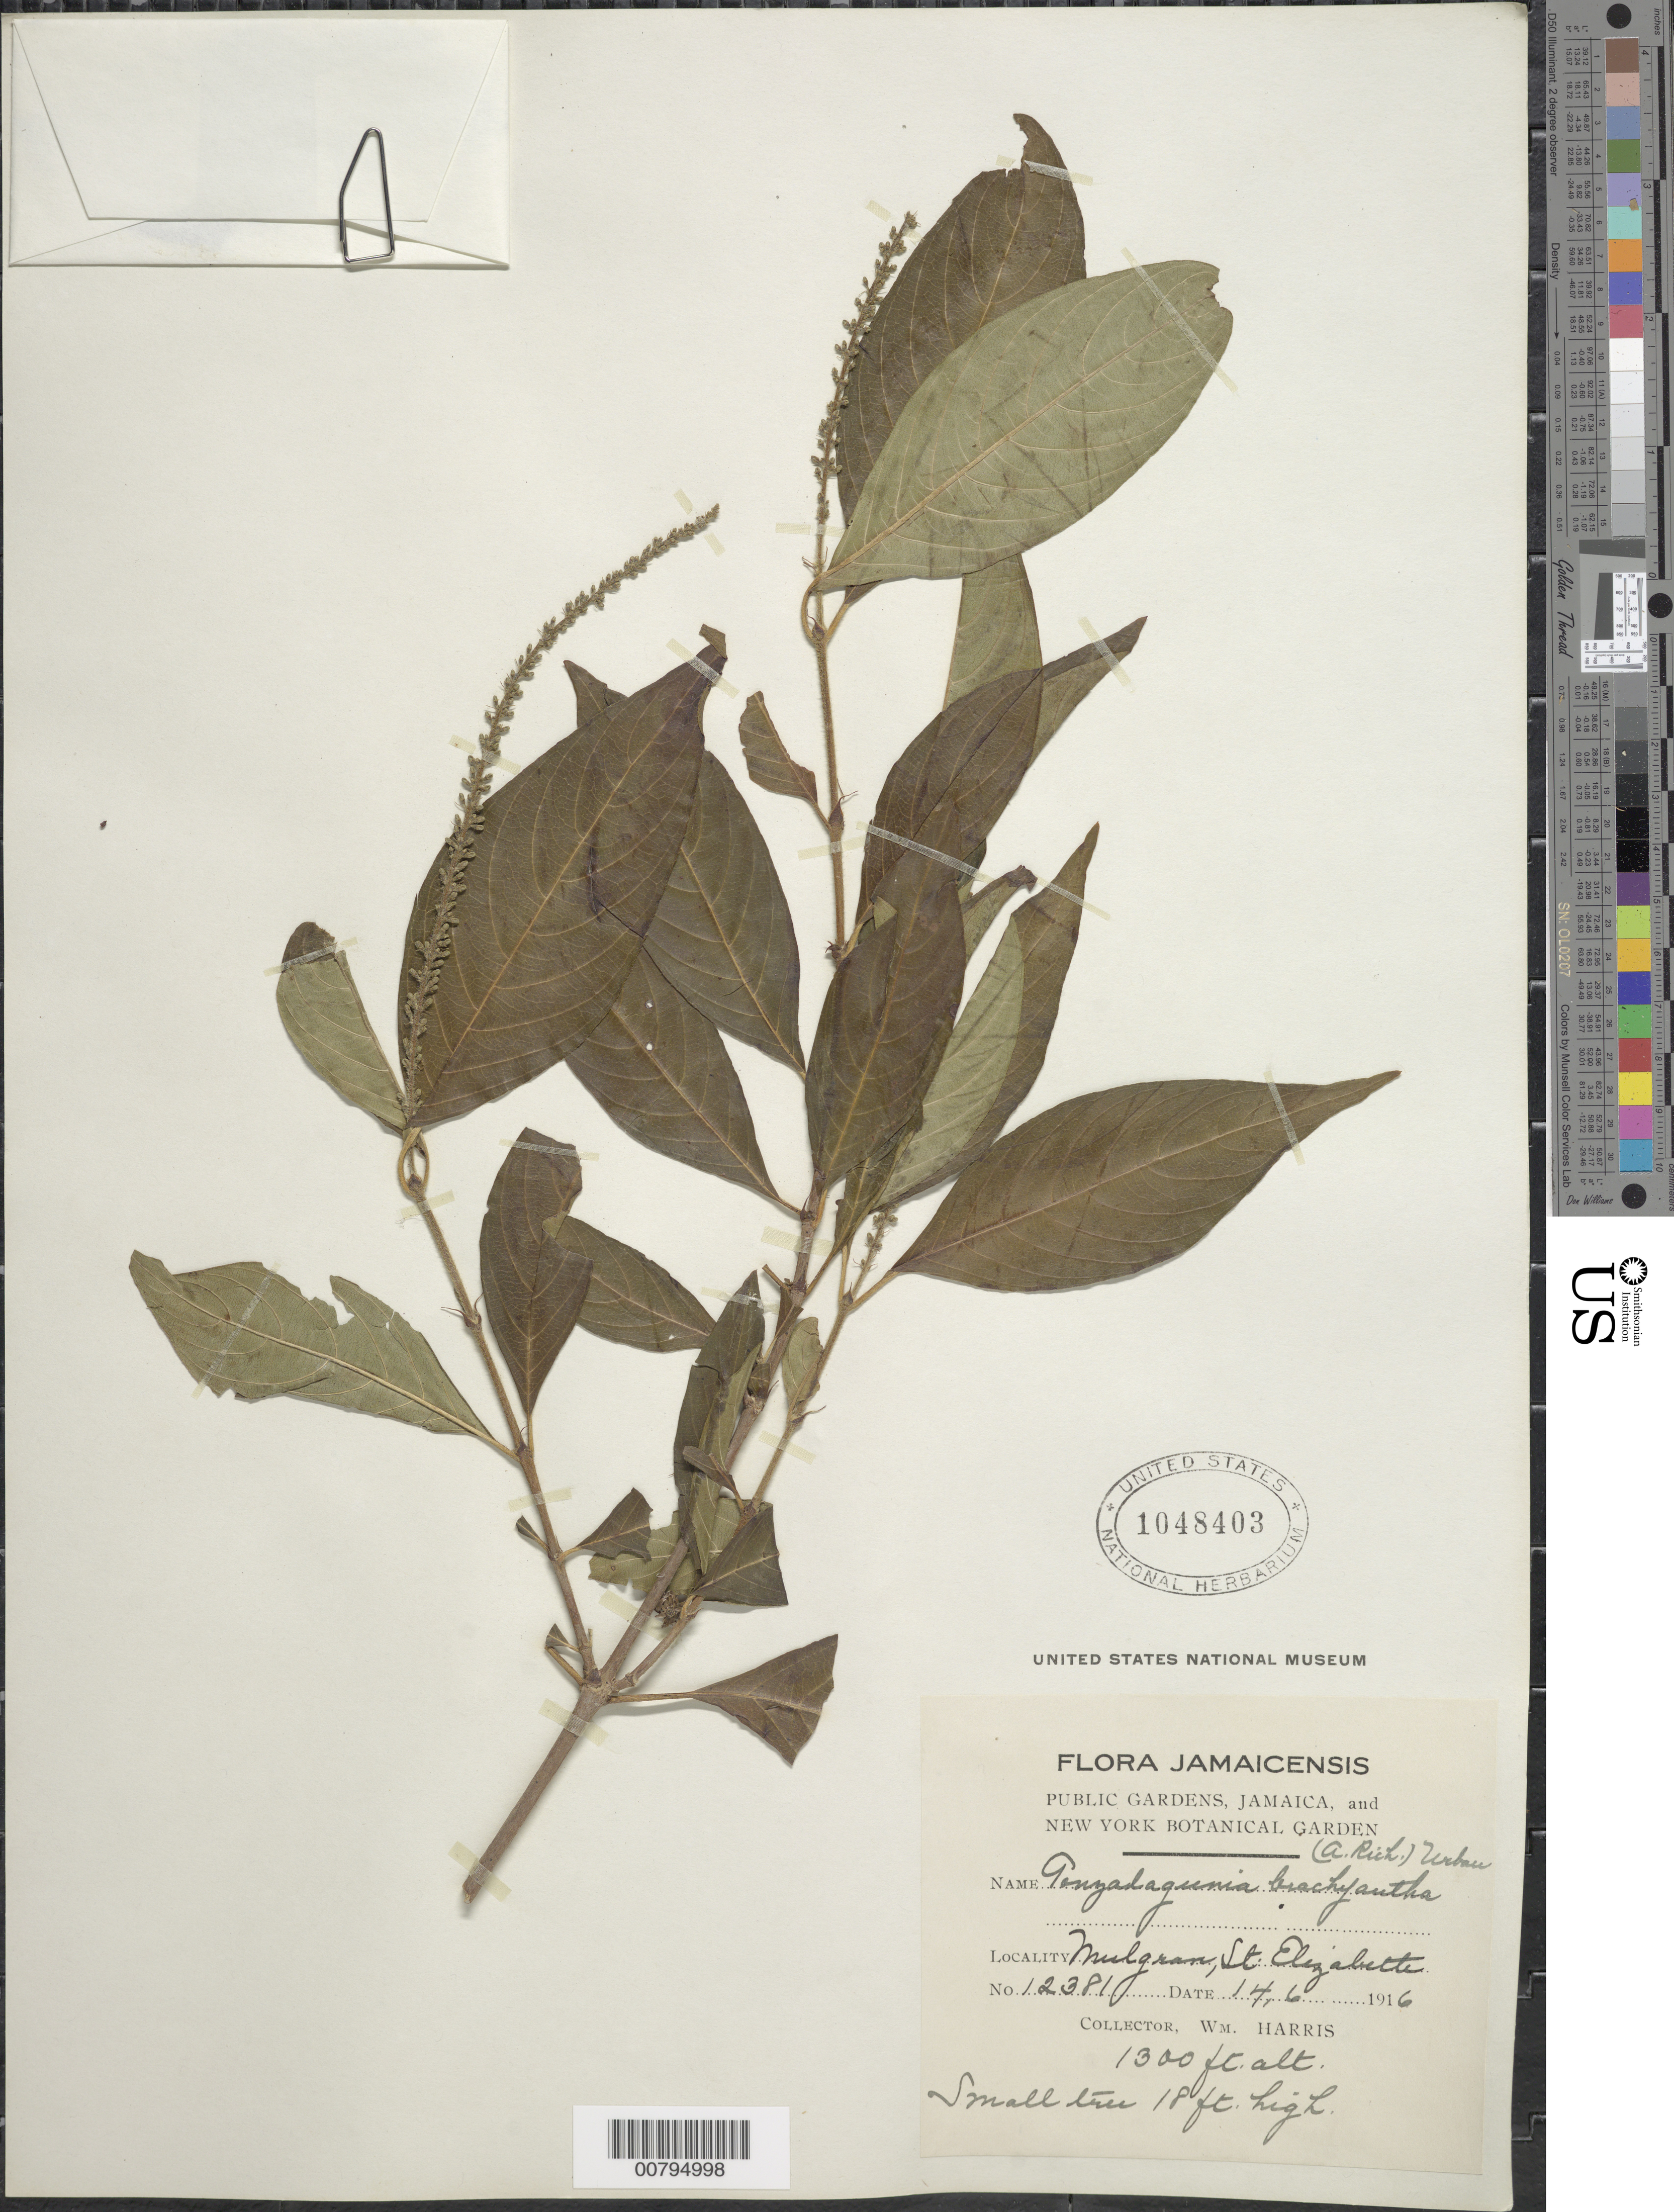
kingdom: Plantae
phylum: Tracheophyta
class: Magnoliopsida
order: Gentianales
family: Rubiaceae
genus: Gonzalagunia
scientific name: Gonzalagunia brachyantha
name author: (A. Rich.) Urb.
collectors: W. H. Harris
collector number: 12381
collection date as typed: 14 Jun 1916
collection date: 1916-06-14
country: Jamaica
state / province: Saint Elizabeth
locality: Mulgram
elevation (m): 396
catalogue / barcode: US 1048403